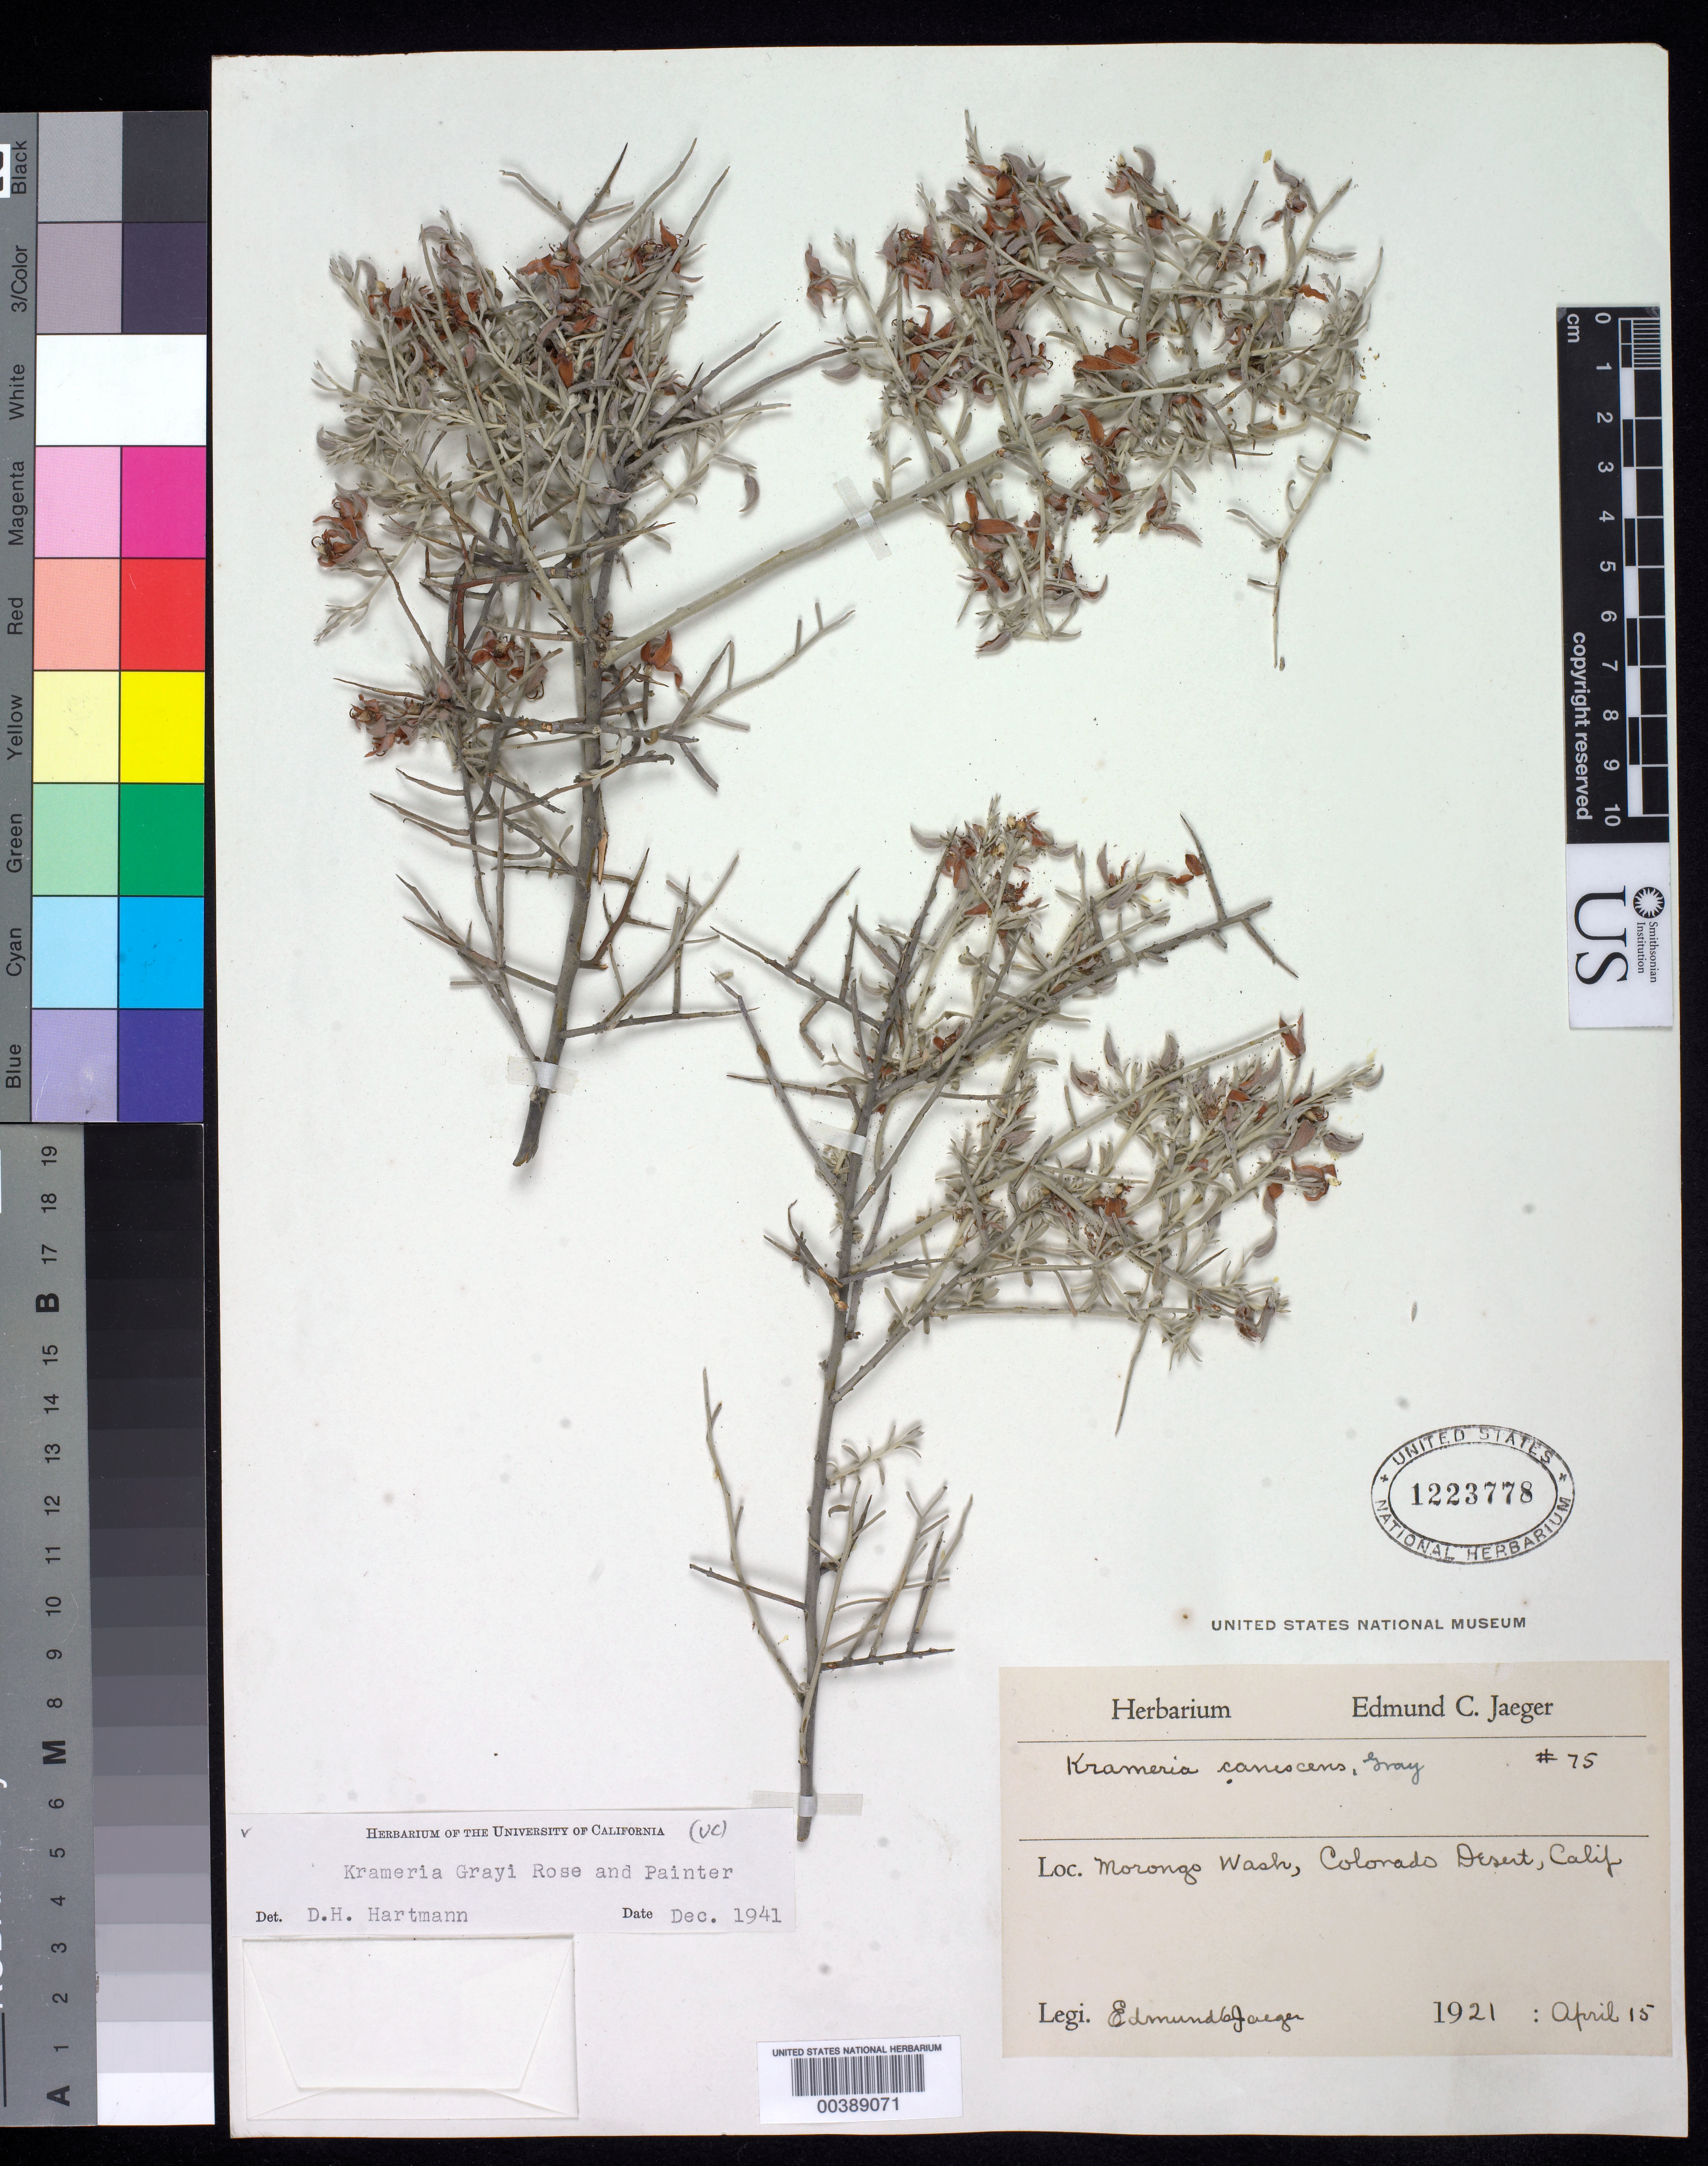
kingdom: Plantae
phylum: Tracheophyta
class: Magnoliopsida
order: Zygophyllales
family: Krameriaceae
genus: Krameria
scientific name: Krameria grayi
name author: Rose & J.H. Painter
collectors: E. Jaeger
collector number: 75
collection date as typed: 15 Apr 1921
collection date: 1921-04-15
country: United States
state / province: California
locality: Morongo wash, colorado desert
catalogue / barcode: US 1223778